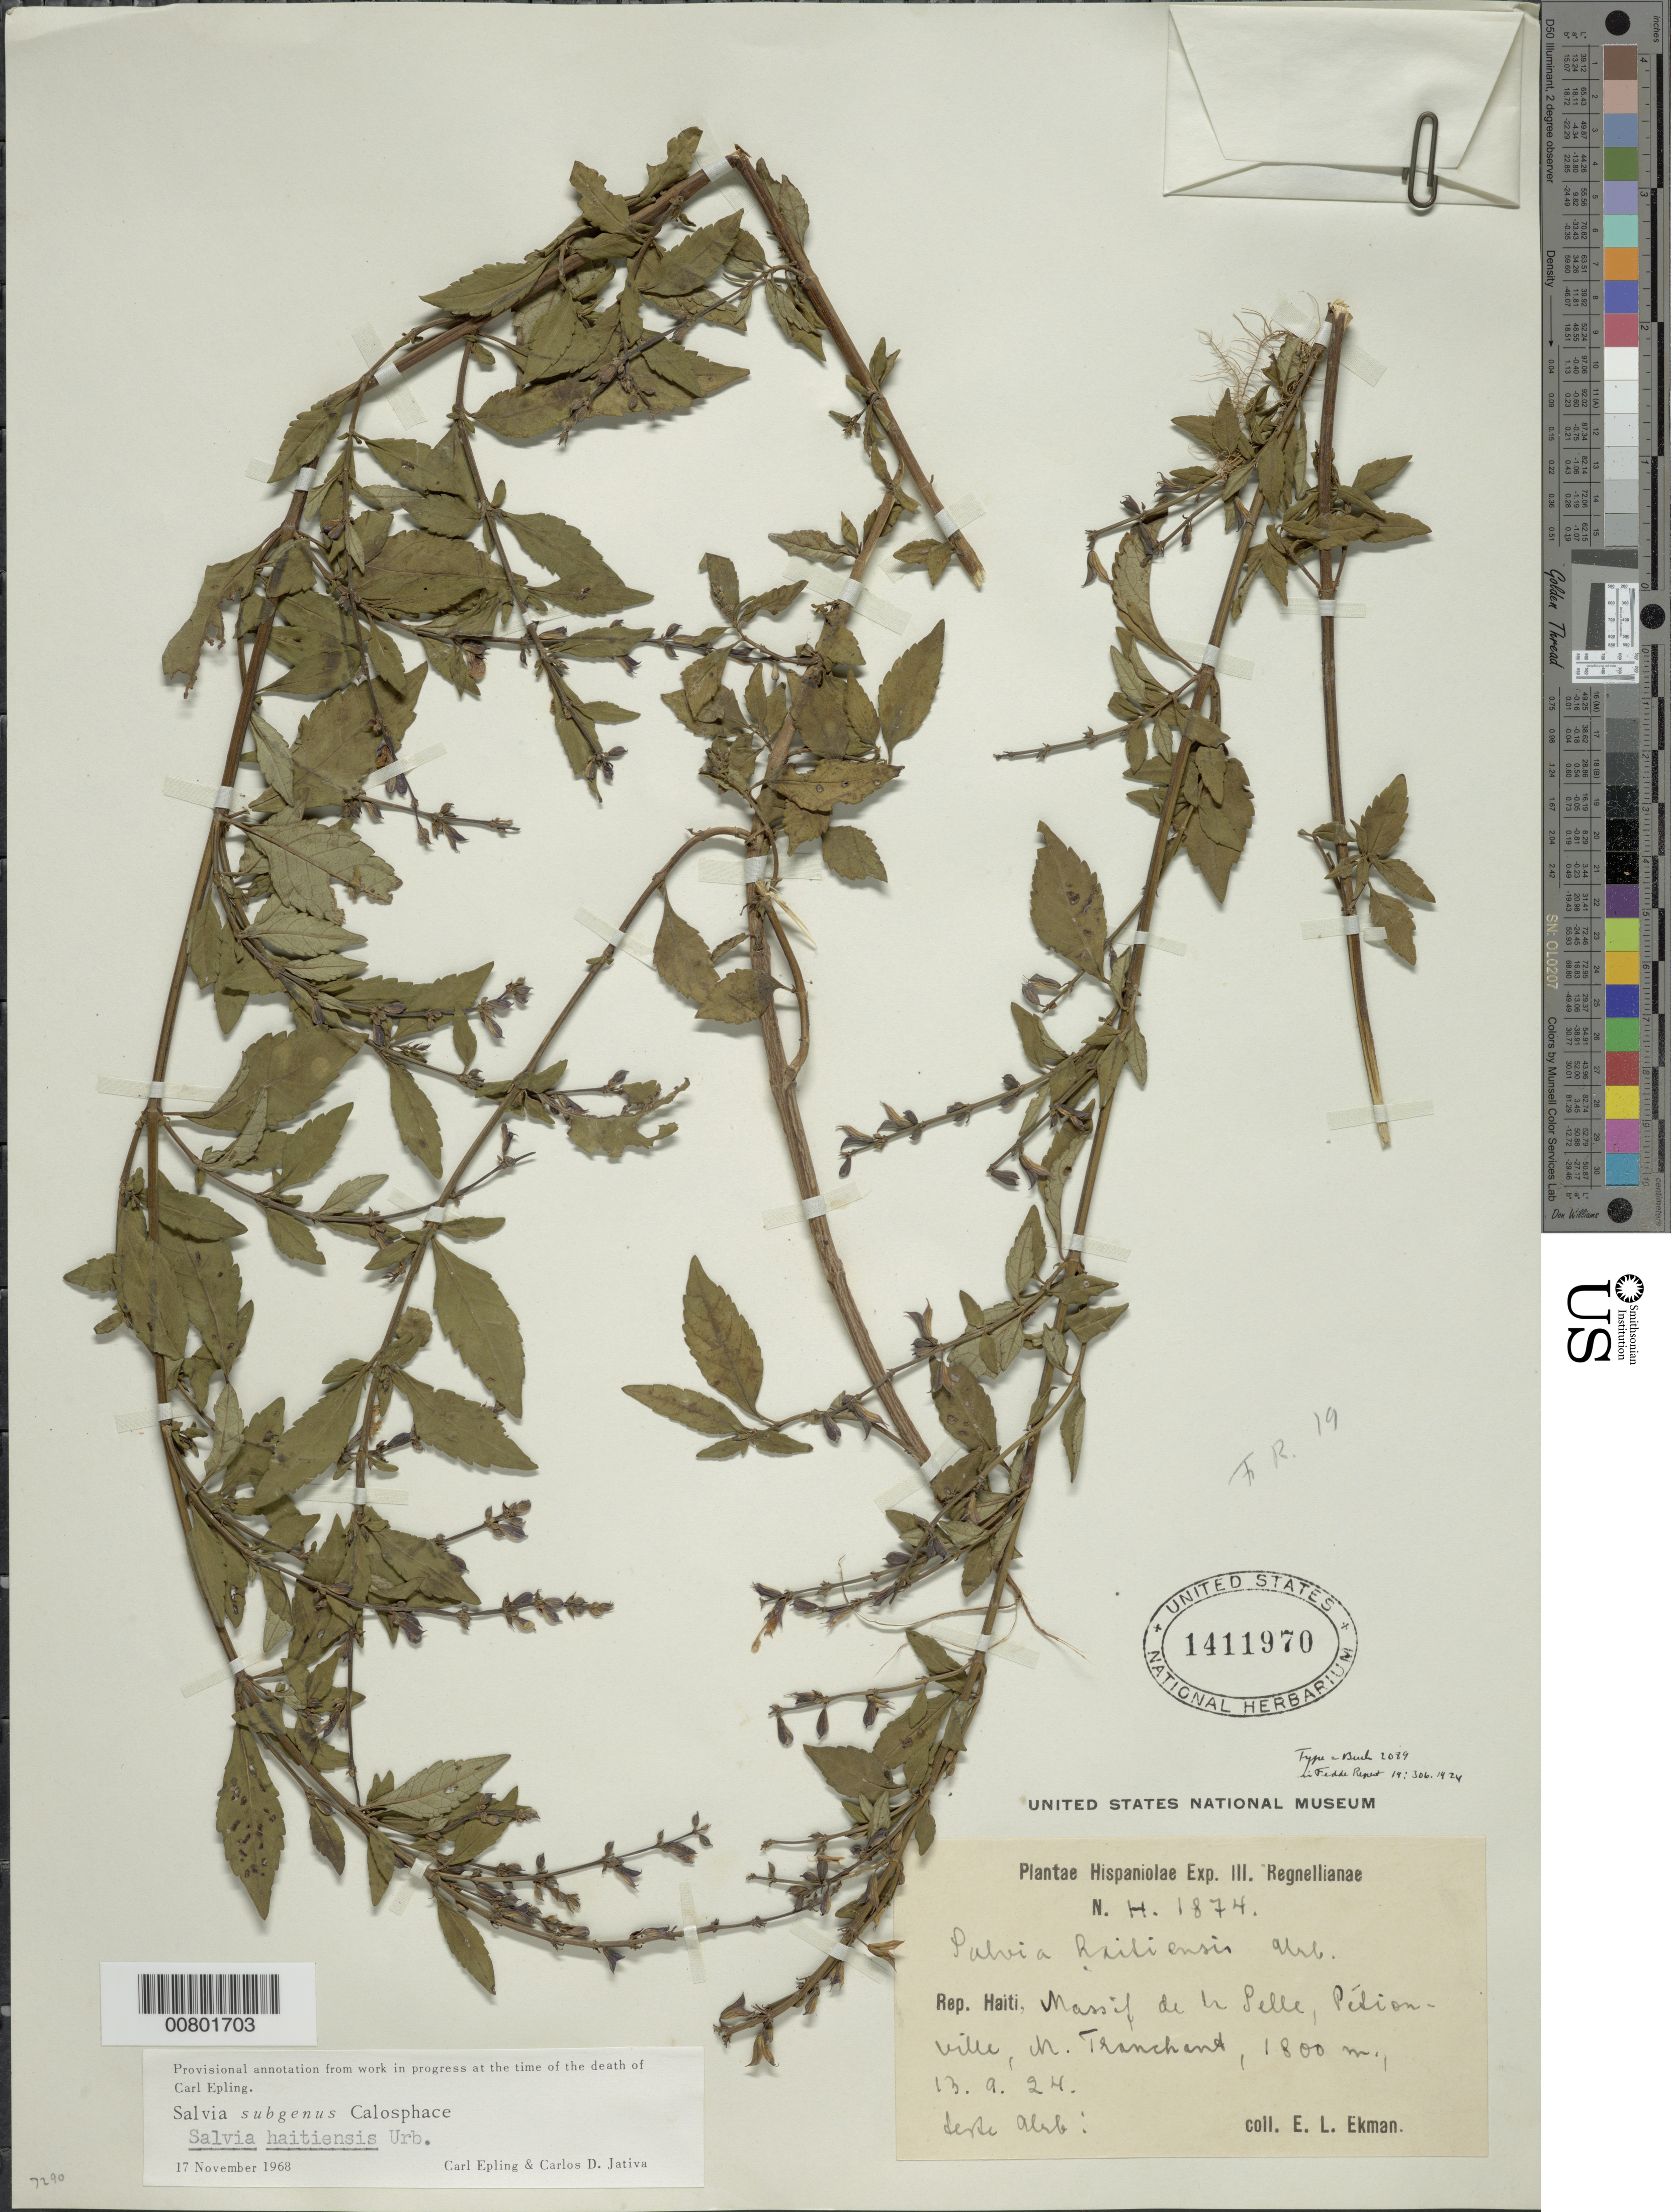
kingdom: Plantae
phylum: Tracheophyta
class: Magnoliopsida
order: Lamiales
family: Lamiaceae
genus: Salvia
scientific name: Salvia haitiensis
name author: Urb.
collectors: E. L. Ekman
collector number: H 1874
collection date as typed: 13 Sep 1924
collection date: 1924-09-13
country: Haiti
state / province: Ouest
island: Hispaniola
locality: Massif de la Selle, Pétionville, M. Tranchant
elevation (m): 1800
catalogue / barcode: US 1411970